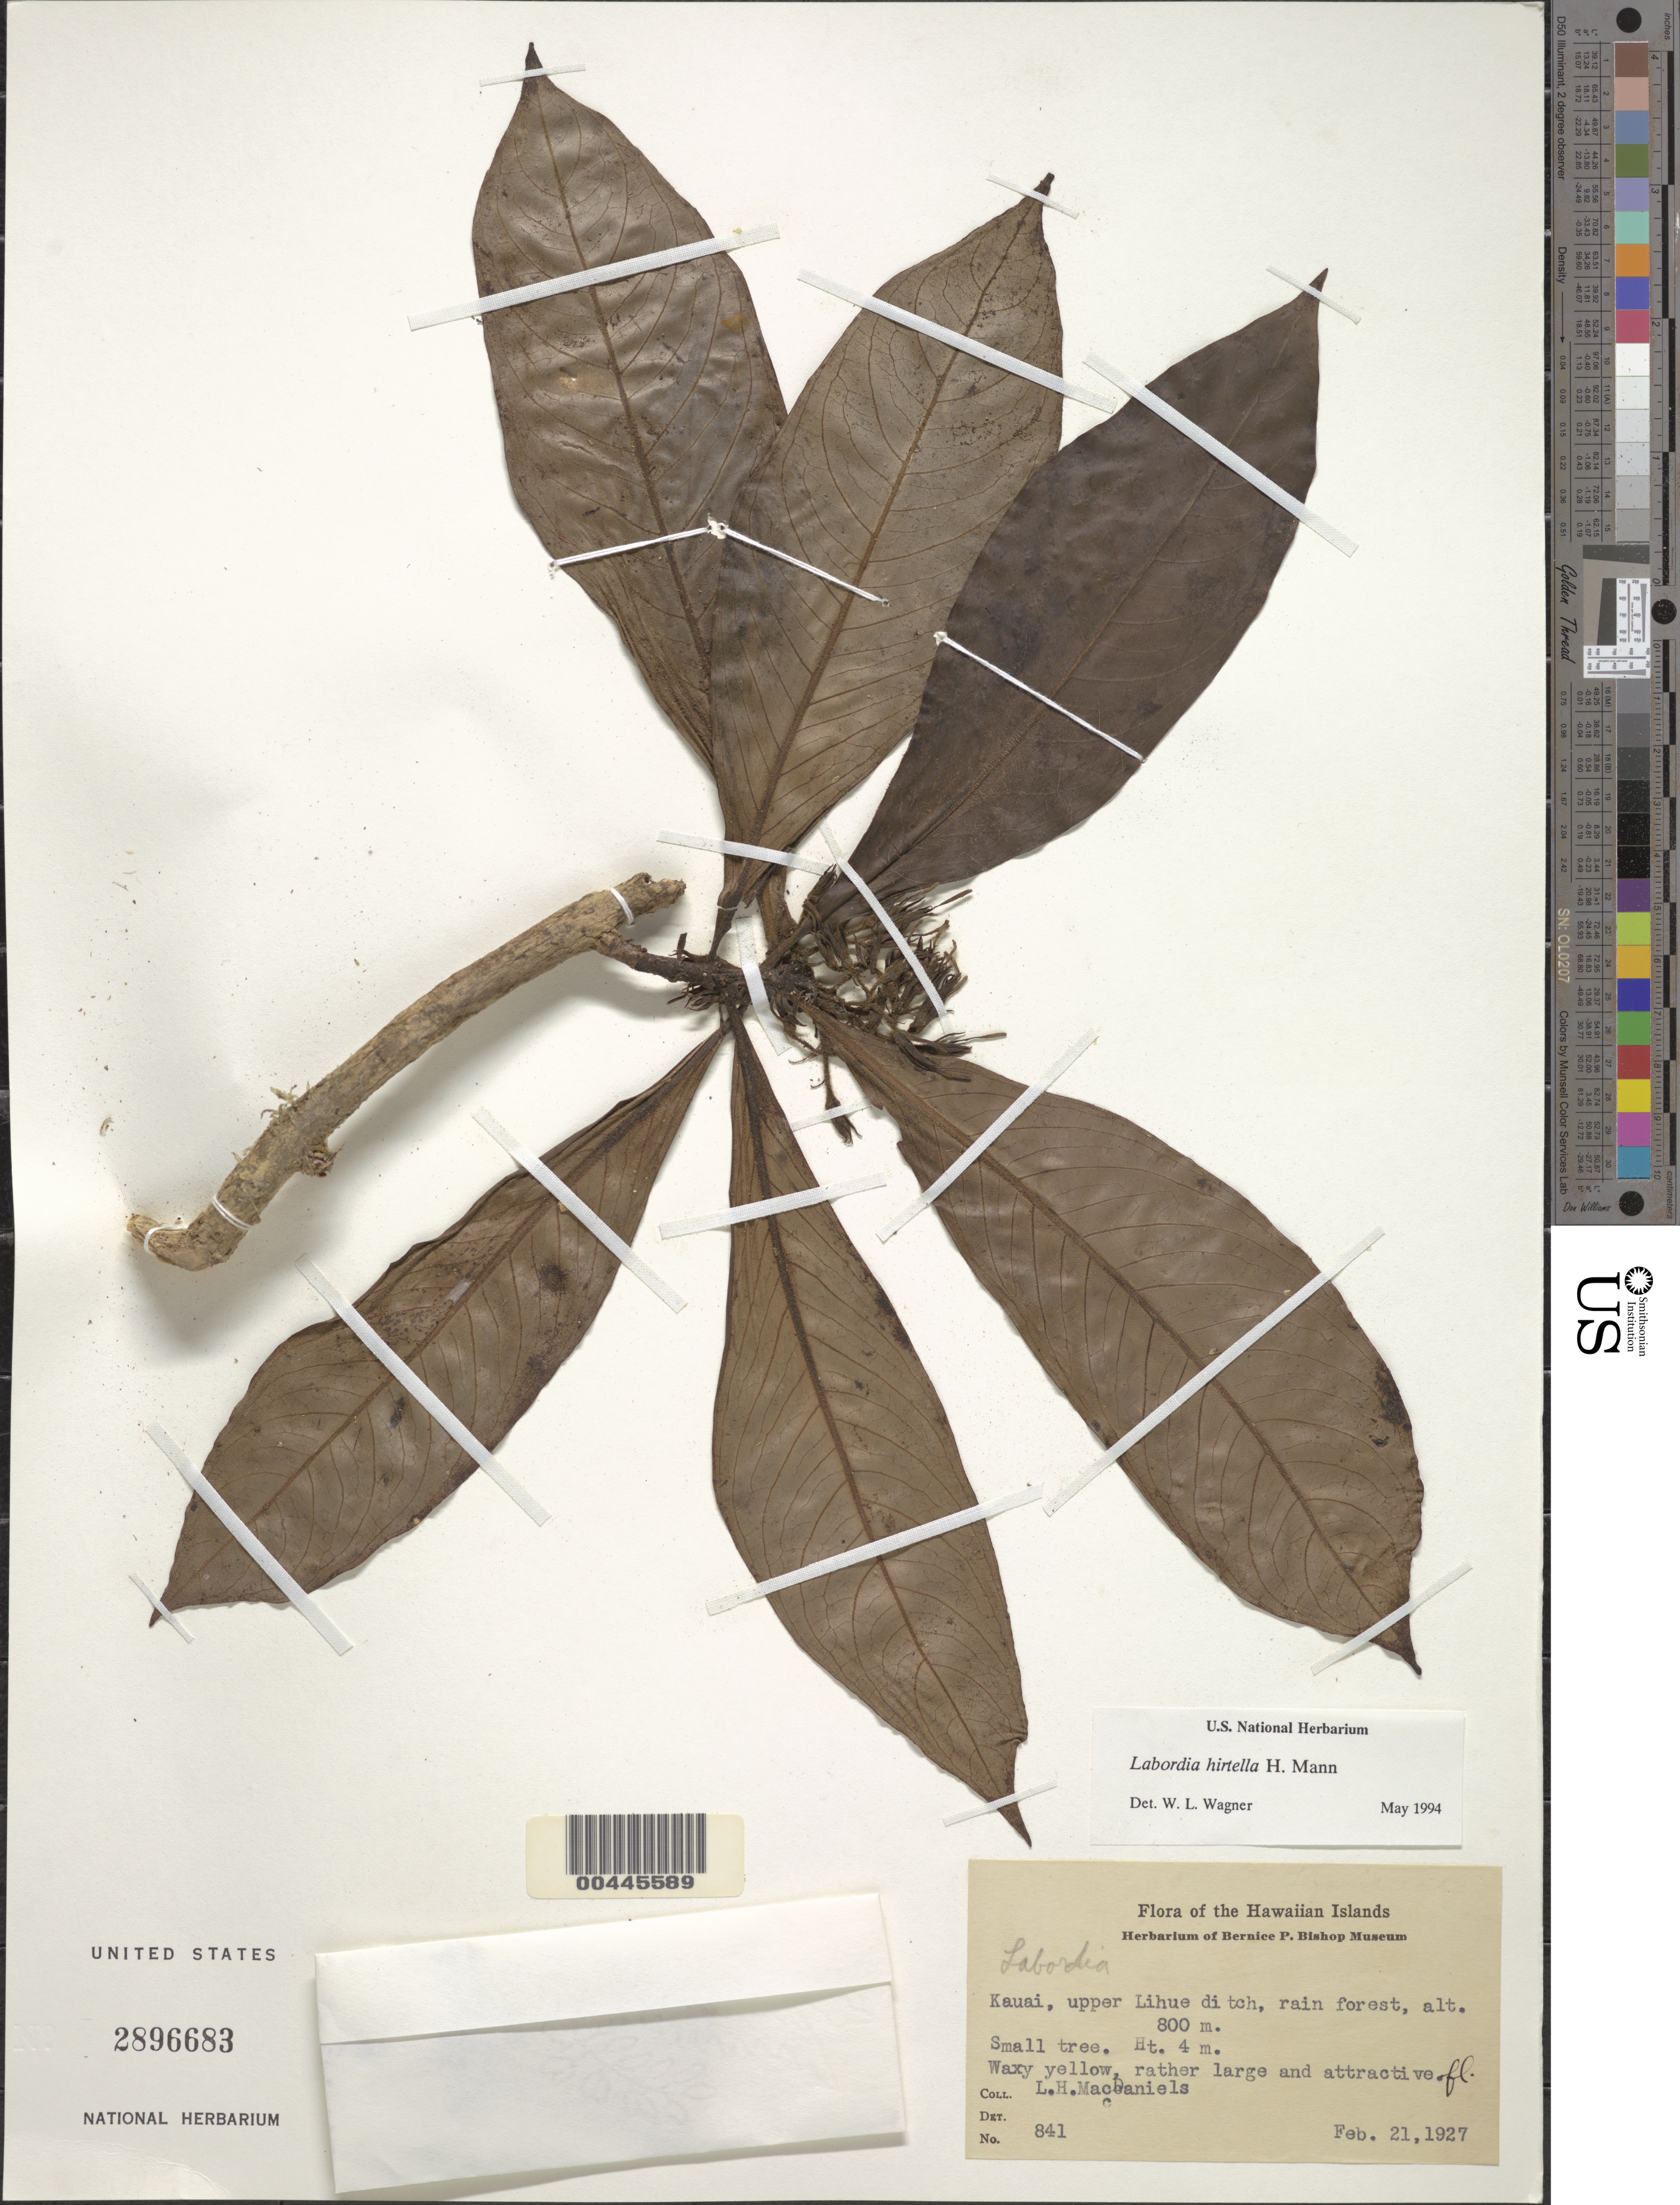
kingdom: Plantae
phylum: Tracheophyta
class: Magnoliopsida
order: Gentianales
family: Loganiaceae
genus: Geniostoma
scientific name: Geniostoma hirtellum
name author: (H. Mann) Byng & Christenh.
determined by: Wagner, W. L., (BOT), Smithsonian Institution - National Museum of Natural History (UNITED STATES)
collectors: L. MacDaniels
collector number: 841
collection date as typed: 21 Feb 1927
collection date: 1927-02-21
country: United States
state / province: Hawaii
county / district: Kauai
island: Kaua'i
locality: Upper Lihue Ditch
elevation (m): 800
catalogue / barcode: US 2896683